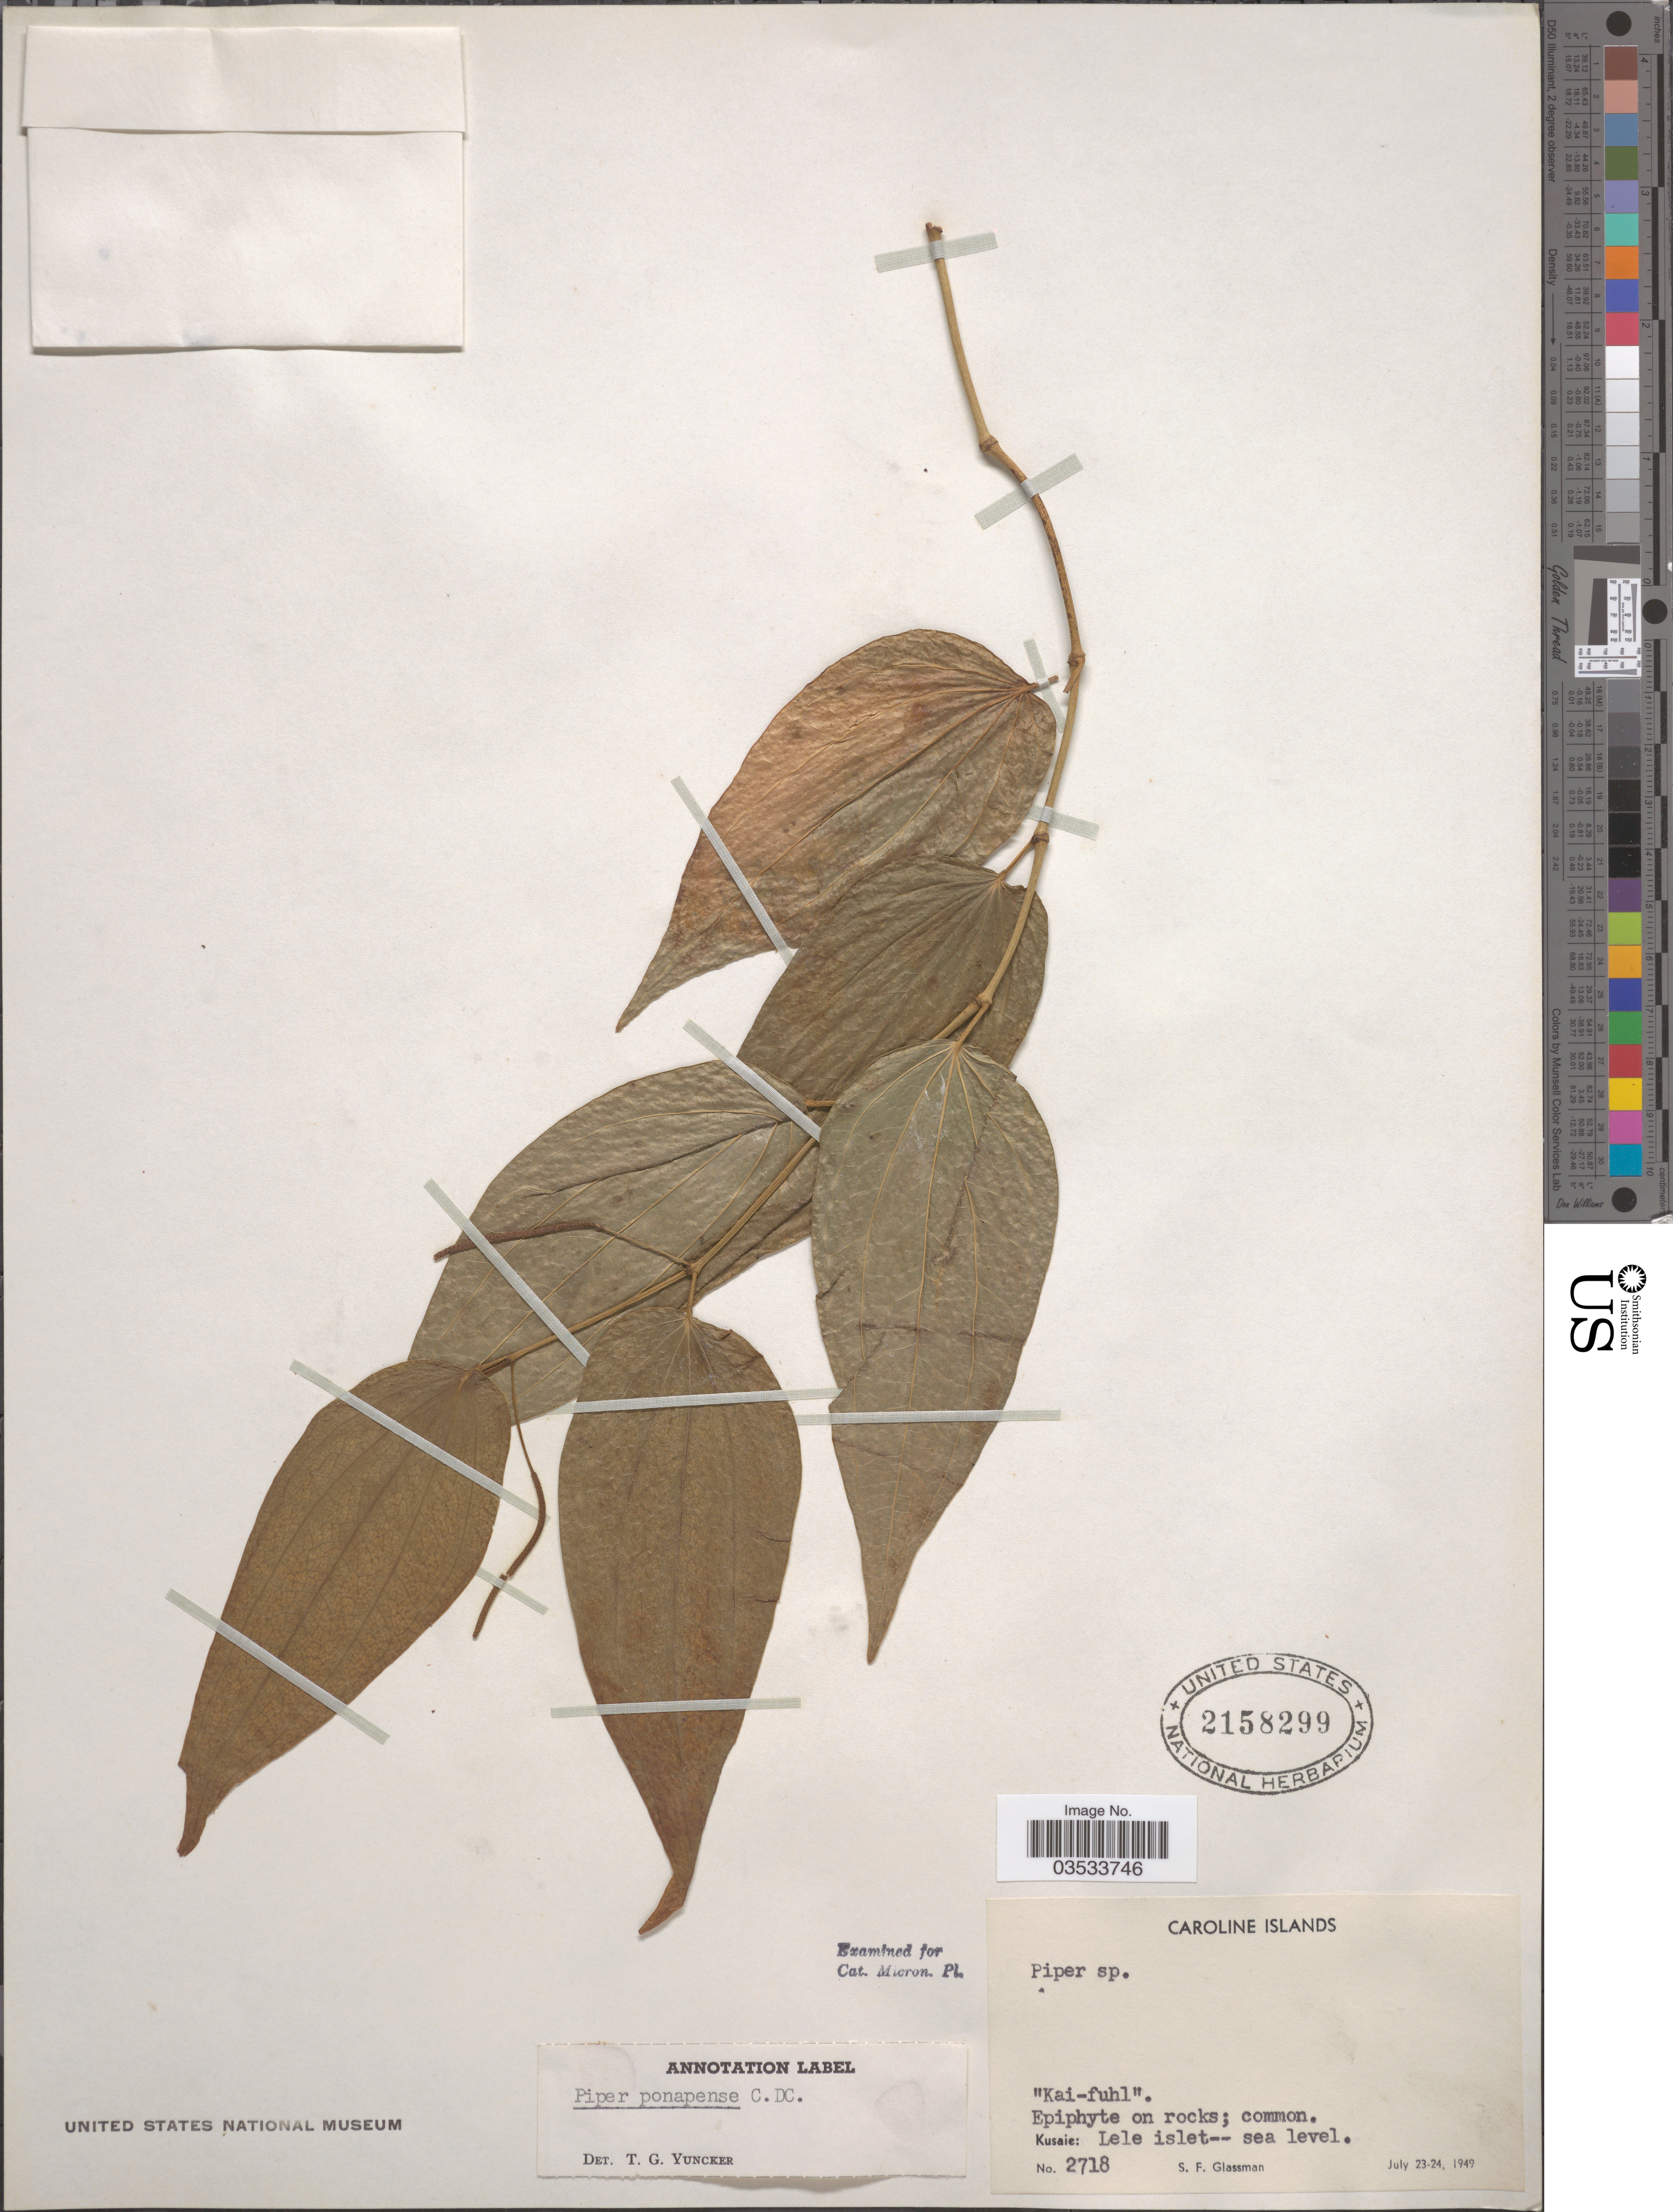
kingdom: Plantae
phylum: Tracheophyta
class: Magnoliopsida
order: Piperales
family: Piperaceae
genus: Piper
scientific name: Piper ponapense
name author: C. DC.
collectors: S. F. Glassman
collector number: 2718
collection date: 1949-07-23/1949-07-24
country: Micronesia, Federated States of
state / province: Kosrae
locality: Caroline Islands. Kusaie: Lele islet.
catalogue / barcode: US 2158299